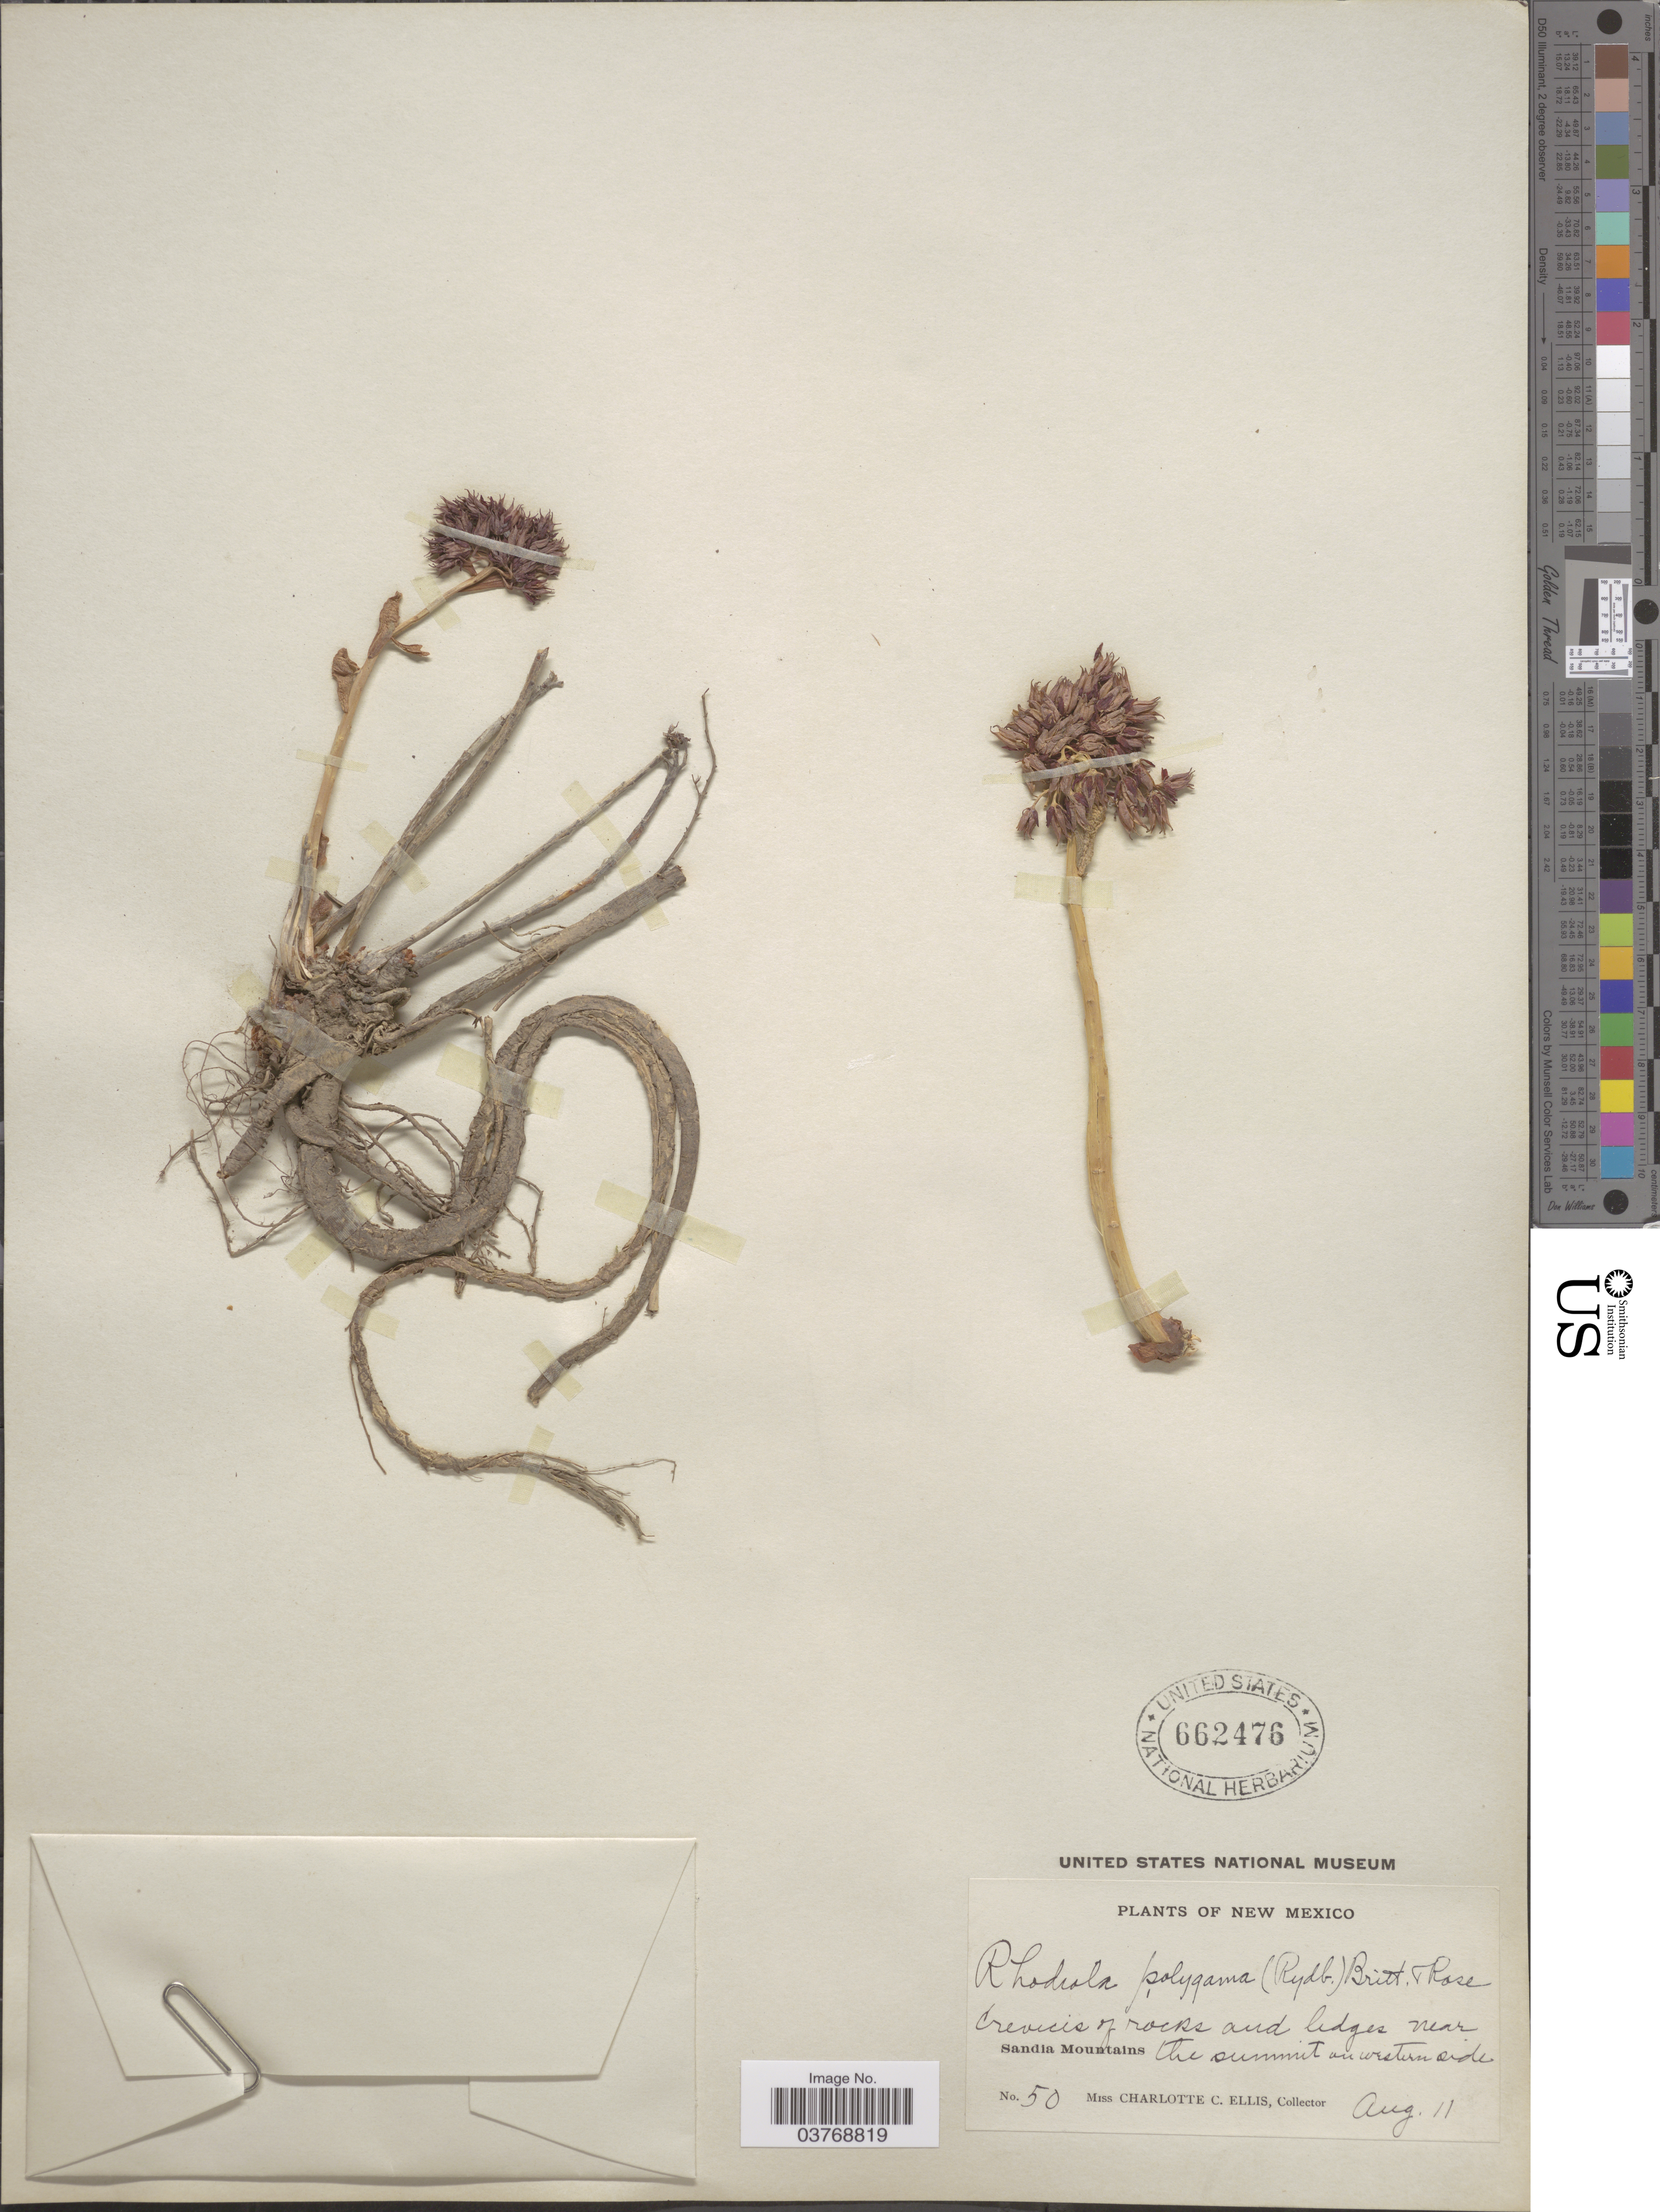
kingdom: Plantae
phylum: Tracheophyta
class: Magnoliopsida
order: Saxifragales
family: Crassulaceae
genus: Rhodiola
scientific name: Rhodiola integrifolia subsp. integrifolia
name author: Raf.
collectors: C. C. Ellis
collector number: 50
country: United States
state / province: New Mexico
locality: Crevices of rocks and ledges near the summit on western side. Sandia Mountains.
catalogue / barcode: US 662476